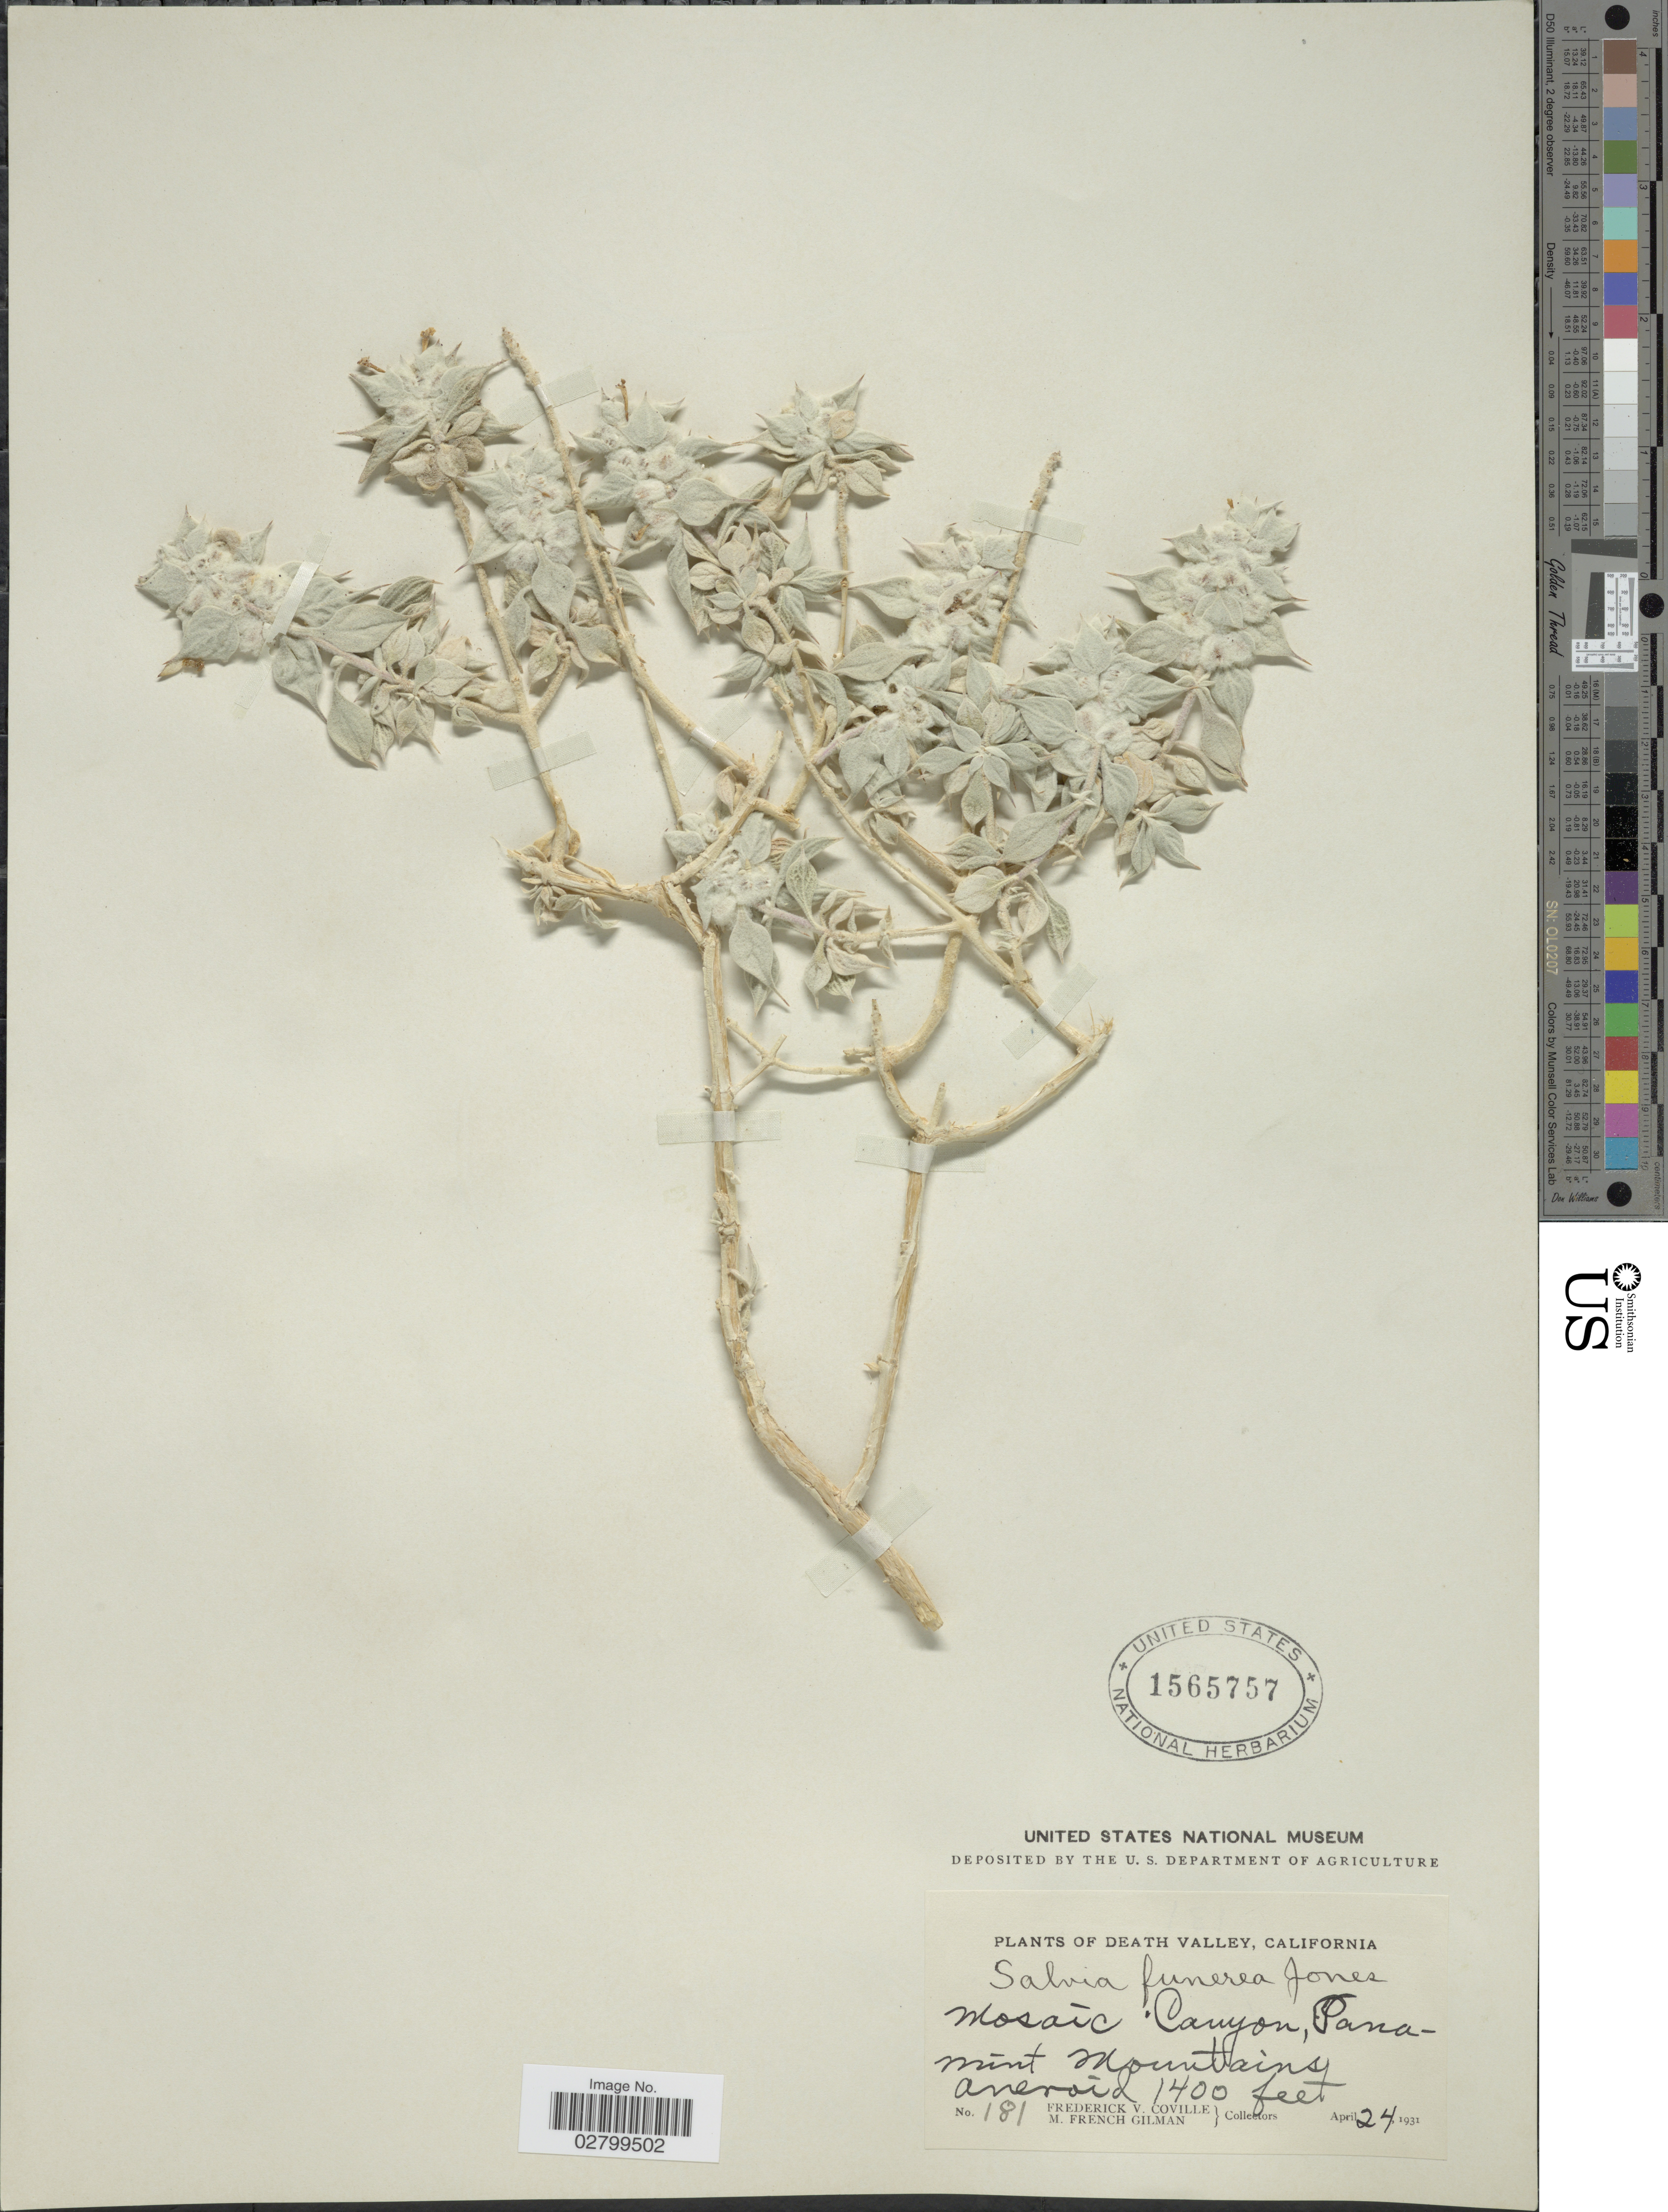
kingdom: Plantae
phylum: Tracheophyta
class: Magnoliopsida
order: Lamiales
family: Lamiaceae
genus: Salvia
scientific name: Salvia funerea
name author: M.E. Jones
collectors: F. V. Coville & M. F. Gilman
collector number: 181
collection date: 1931-04-24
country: United States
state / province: California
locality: Death Valley. Mosaic Canyon, Panamint Mountains. Aneroid.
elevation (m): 427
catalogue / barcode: US 1565757